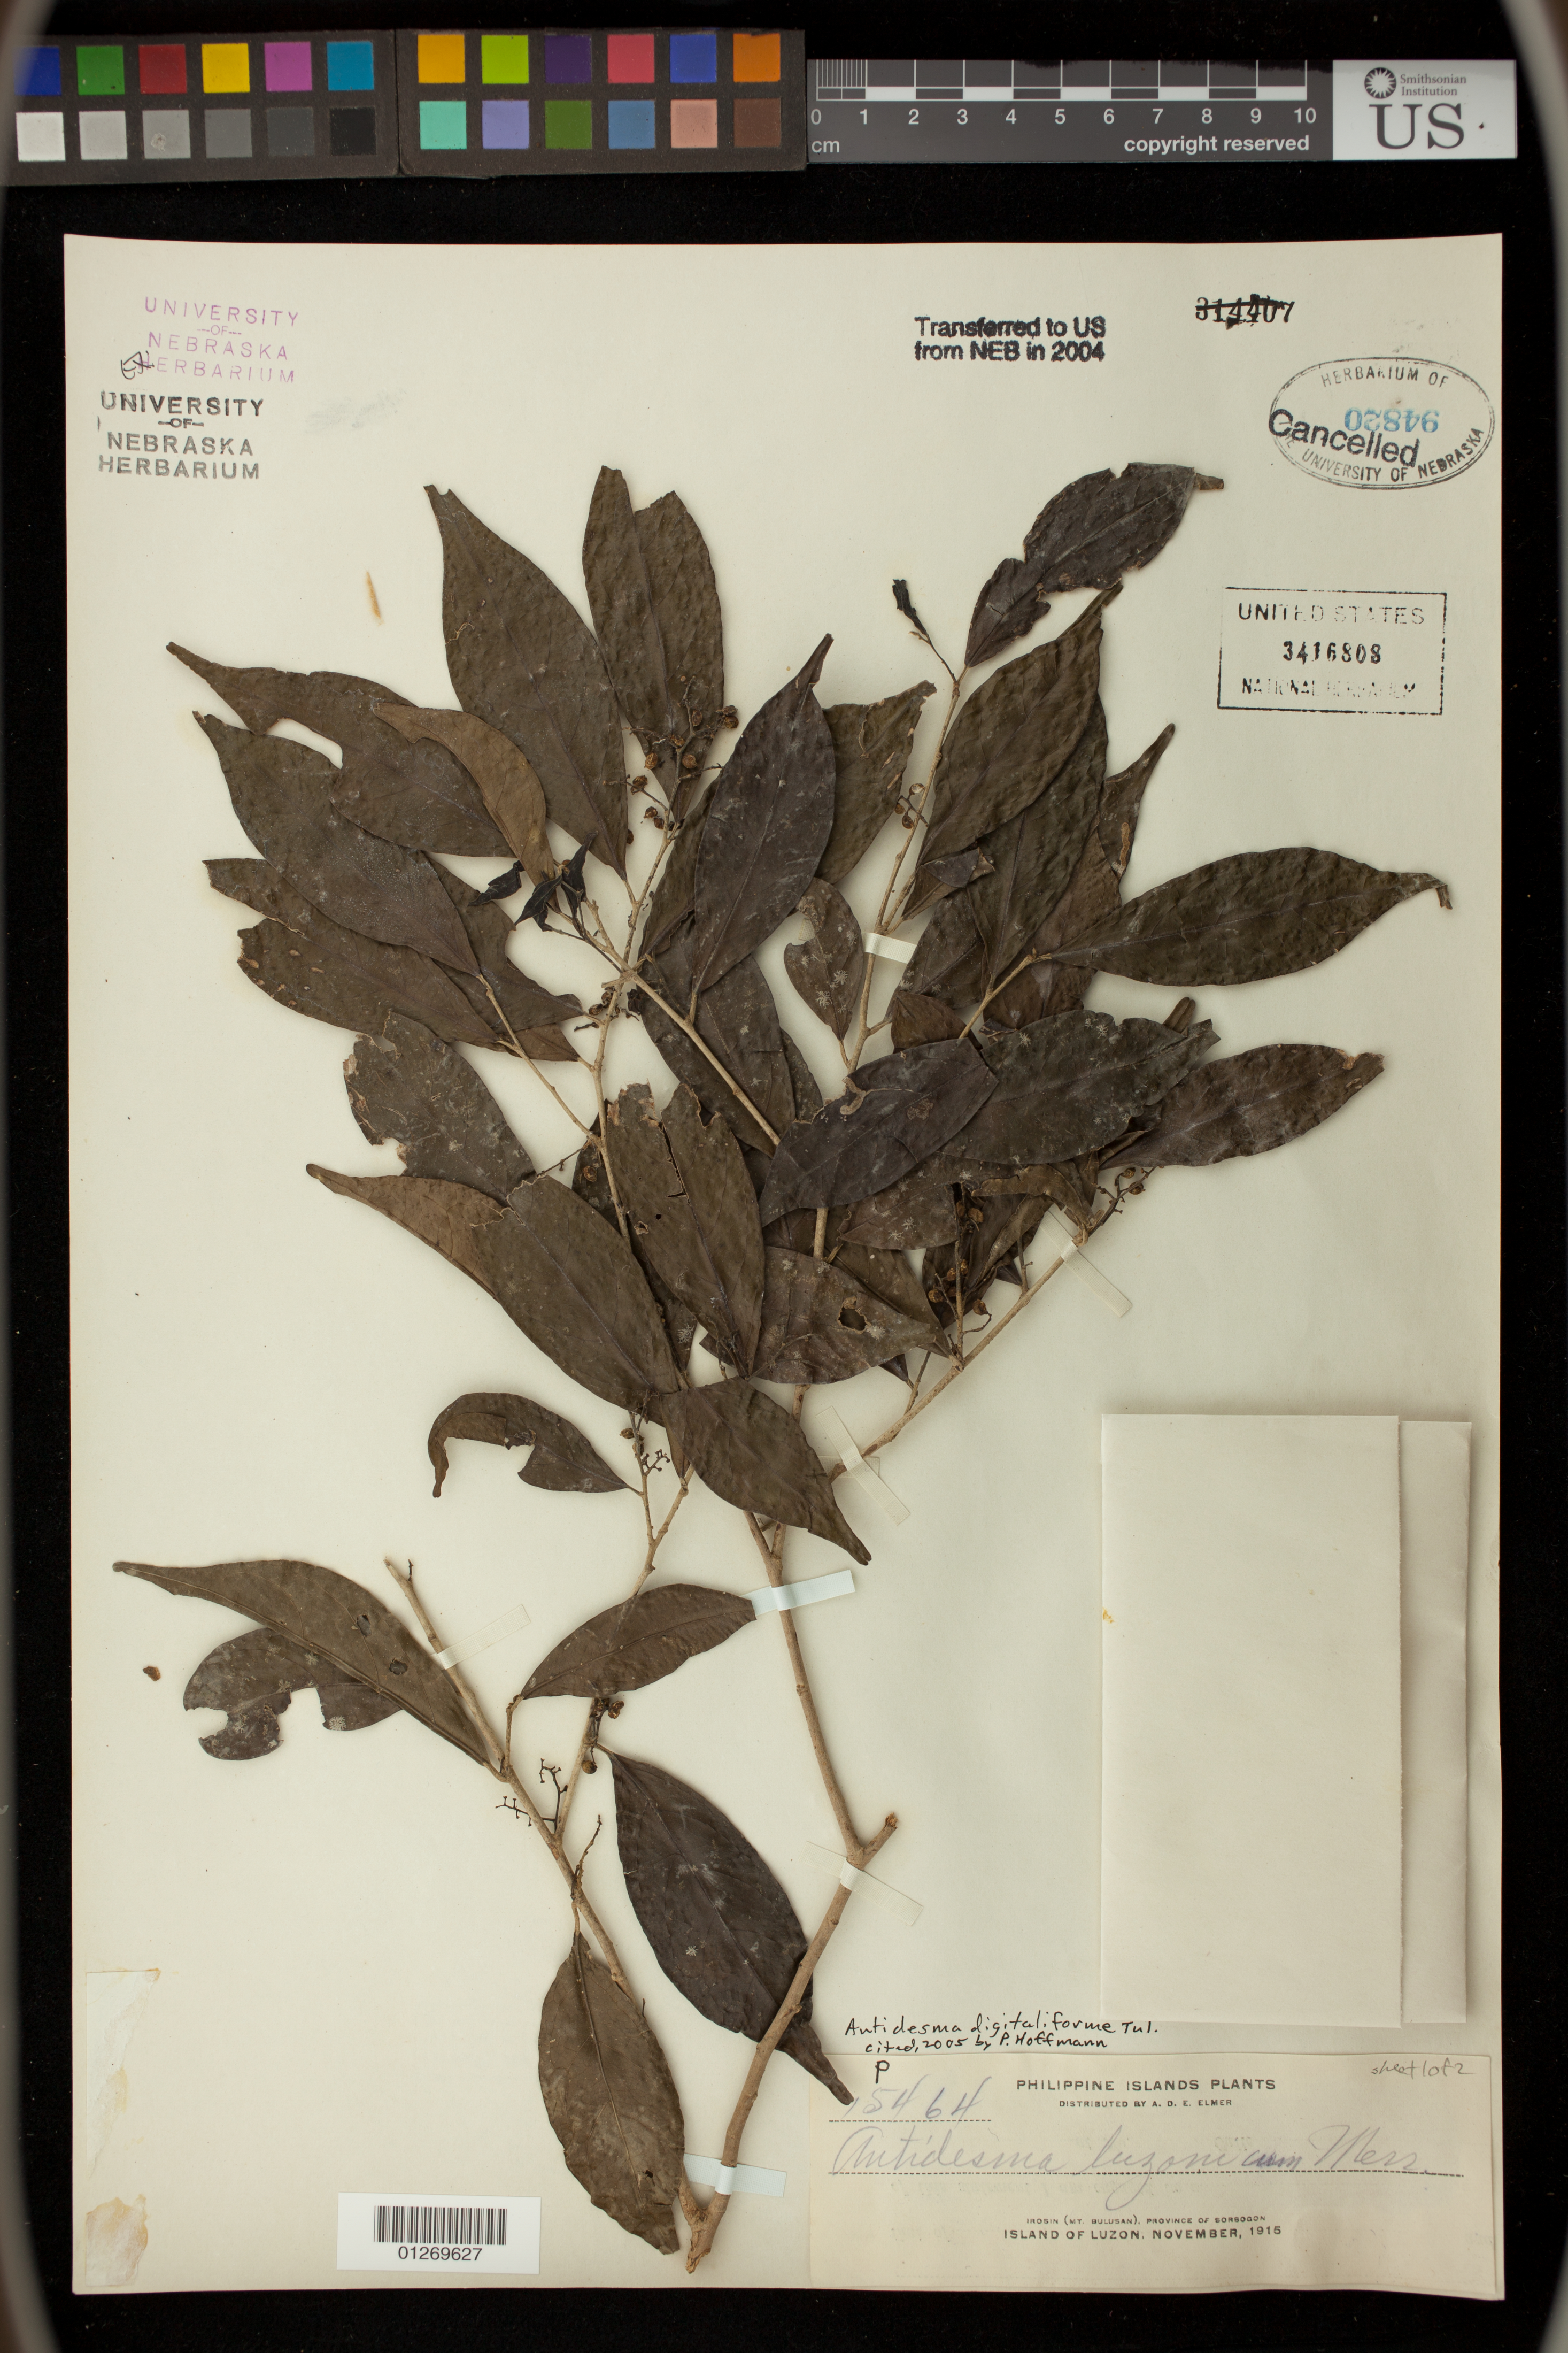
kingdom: Plantae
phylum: Tracheophyta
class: Magnoliopsida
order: Malpighiales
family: Phyllanthaceae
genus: Antidesma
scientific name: Antidesma digitaliforme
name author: Tul.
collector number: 15464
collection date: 1915-11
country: Philippines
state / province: Bicol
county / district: Sorsogon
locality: Island of Luzon, Irosin (Mt. Balusan)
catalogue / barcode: US 3416808